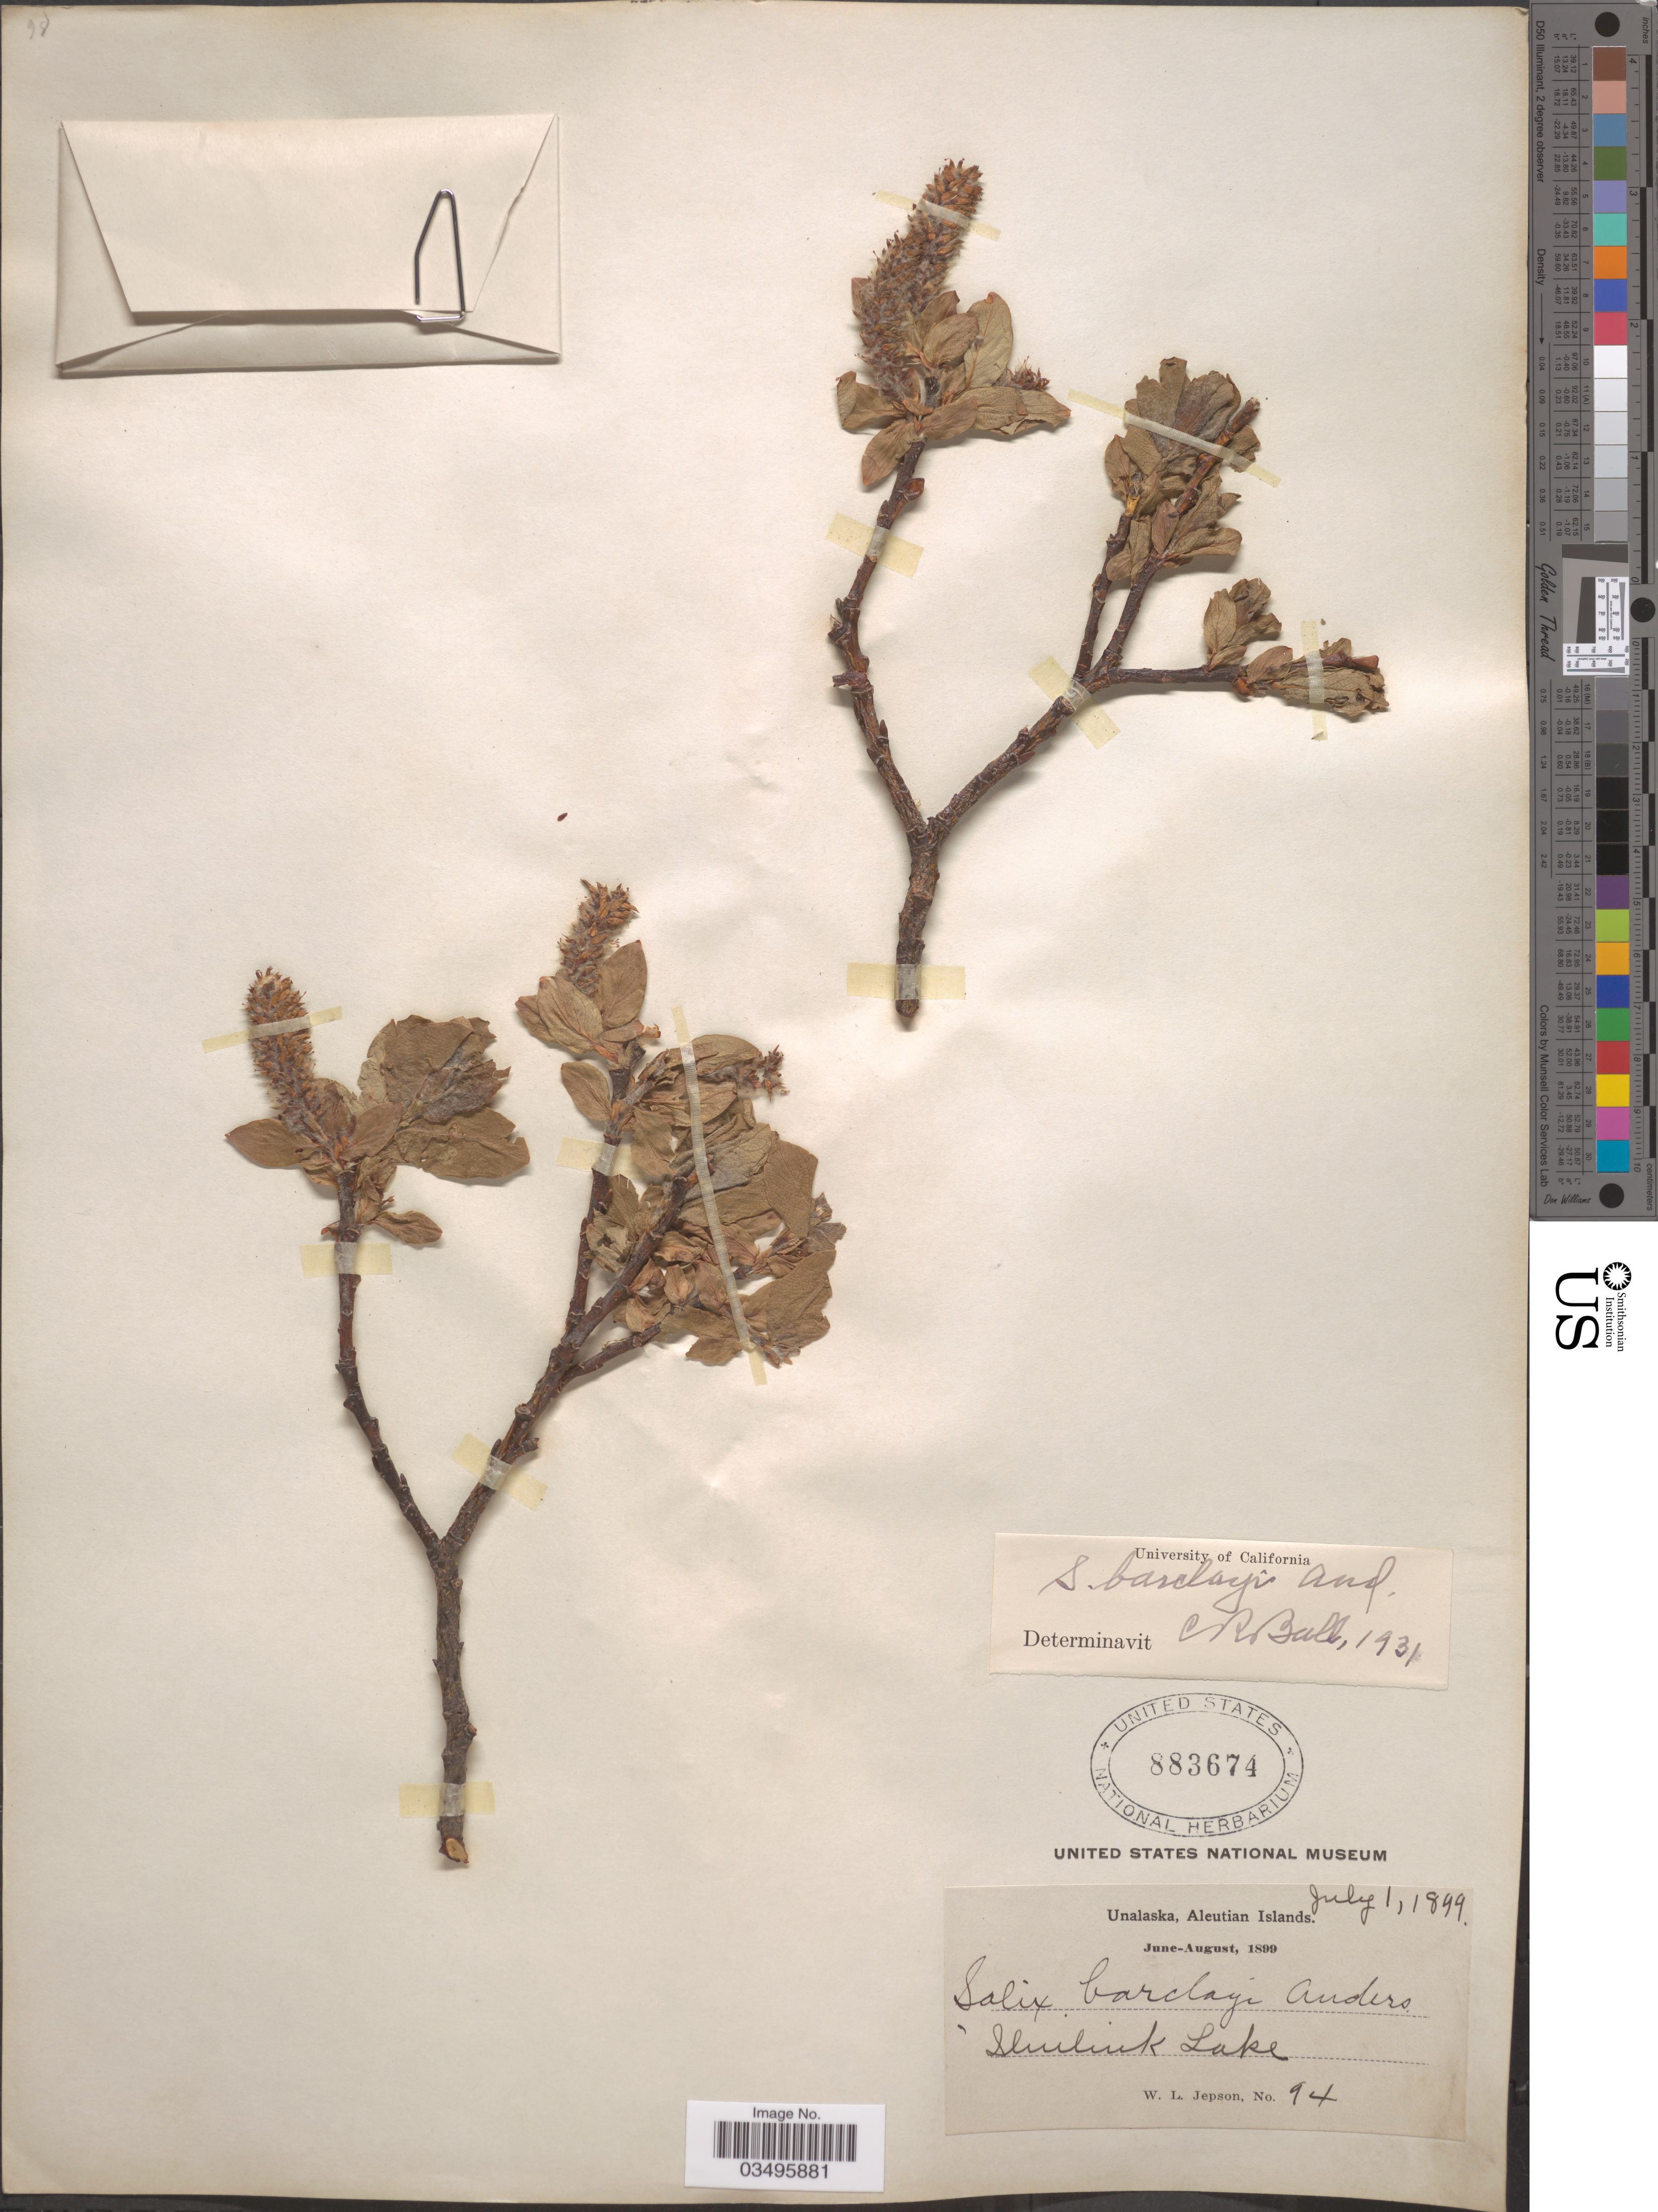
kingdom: Plantae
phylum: Tracheophyta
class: Magnoliopsida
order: Malpighiales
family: Salicaceae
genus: Salix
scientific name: Salix barclayi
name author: Andersson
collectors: W. L. Jepson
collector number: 94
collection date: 1899-07-01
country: United States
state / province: Alaska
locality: Unalaska, Aleutian Islands. Iliuliuk Lake.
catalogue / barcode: US 883674